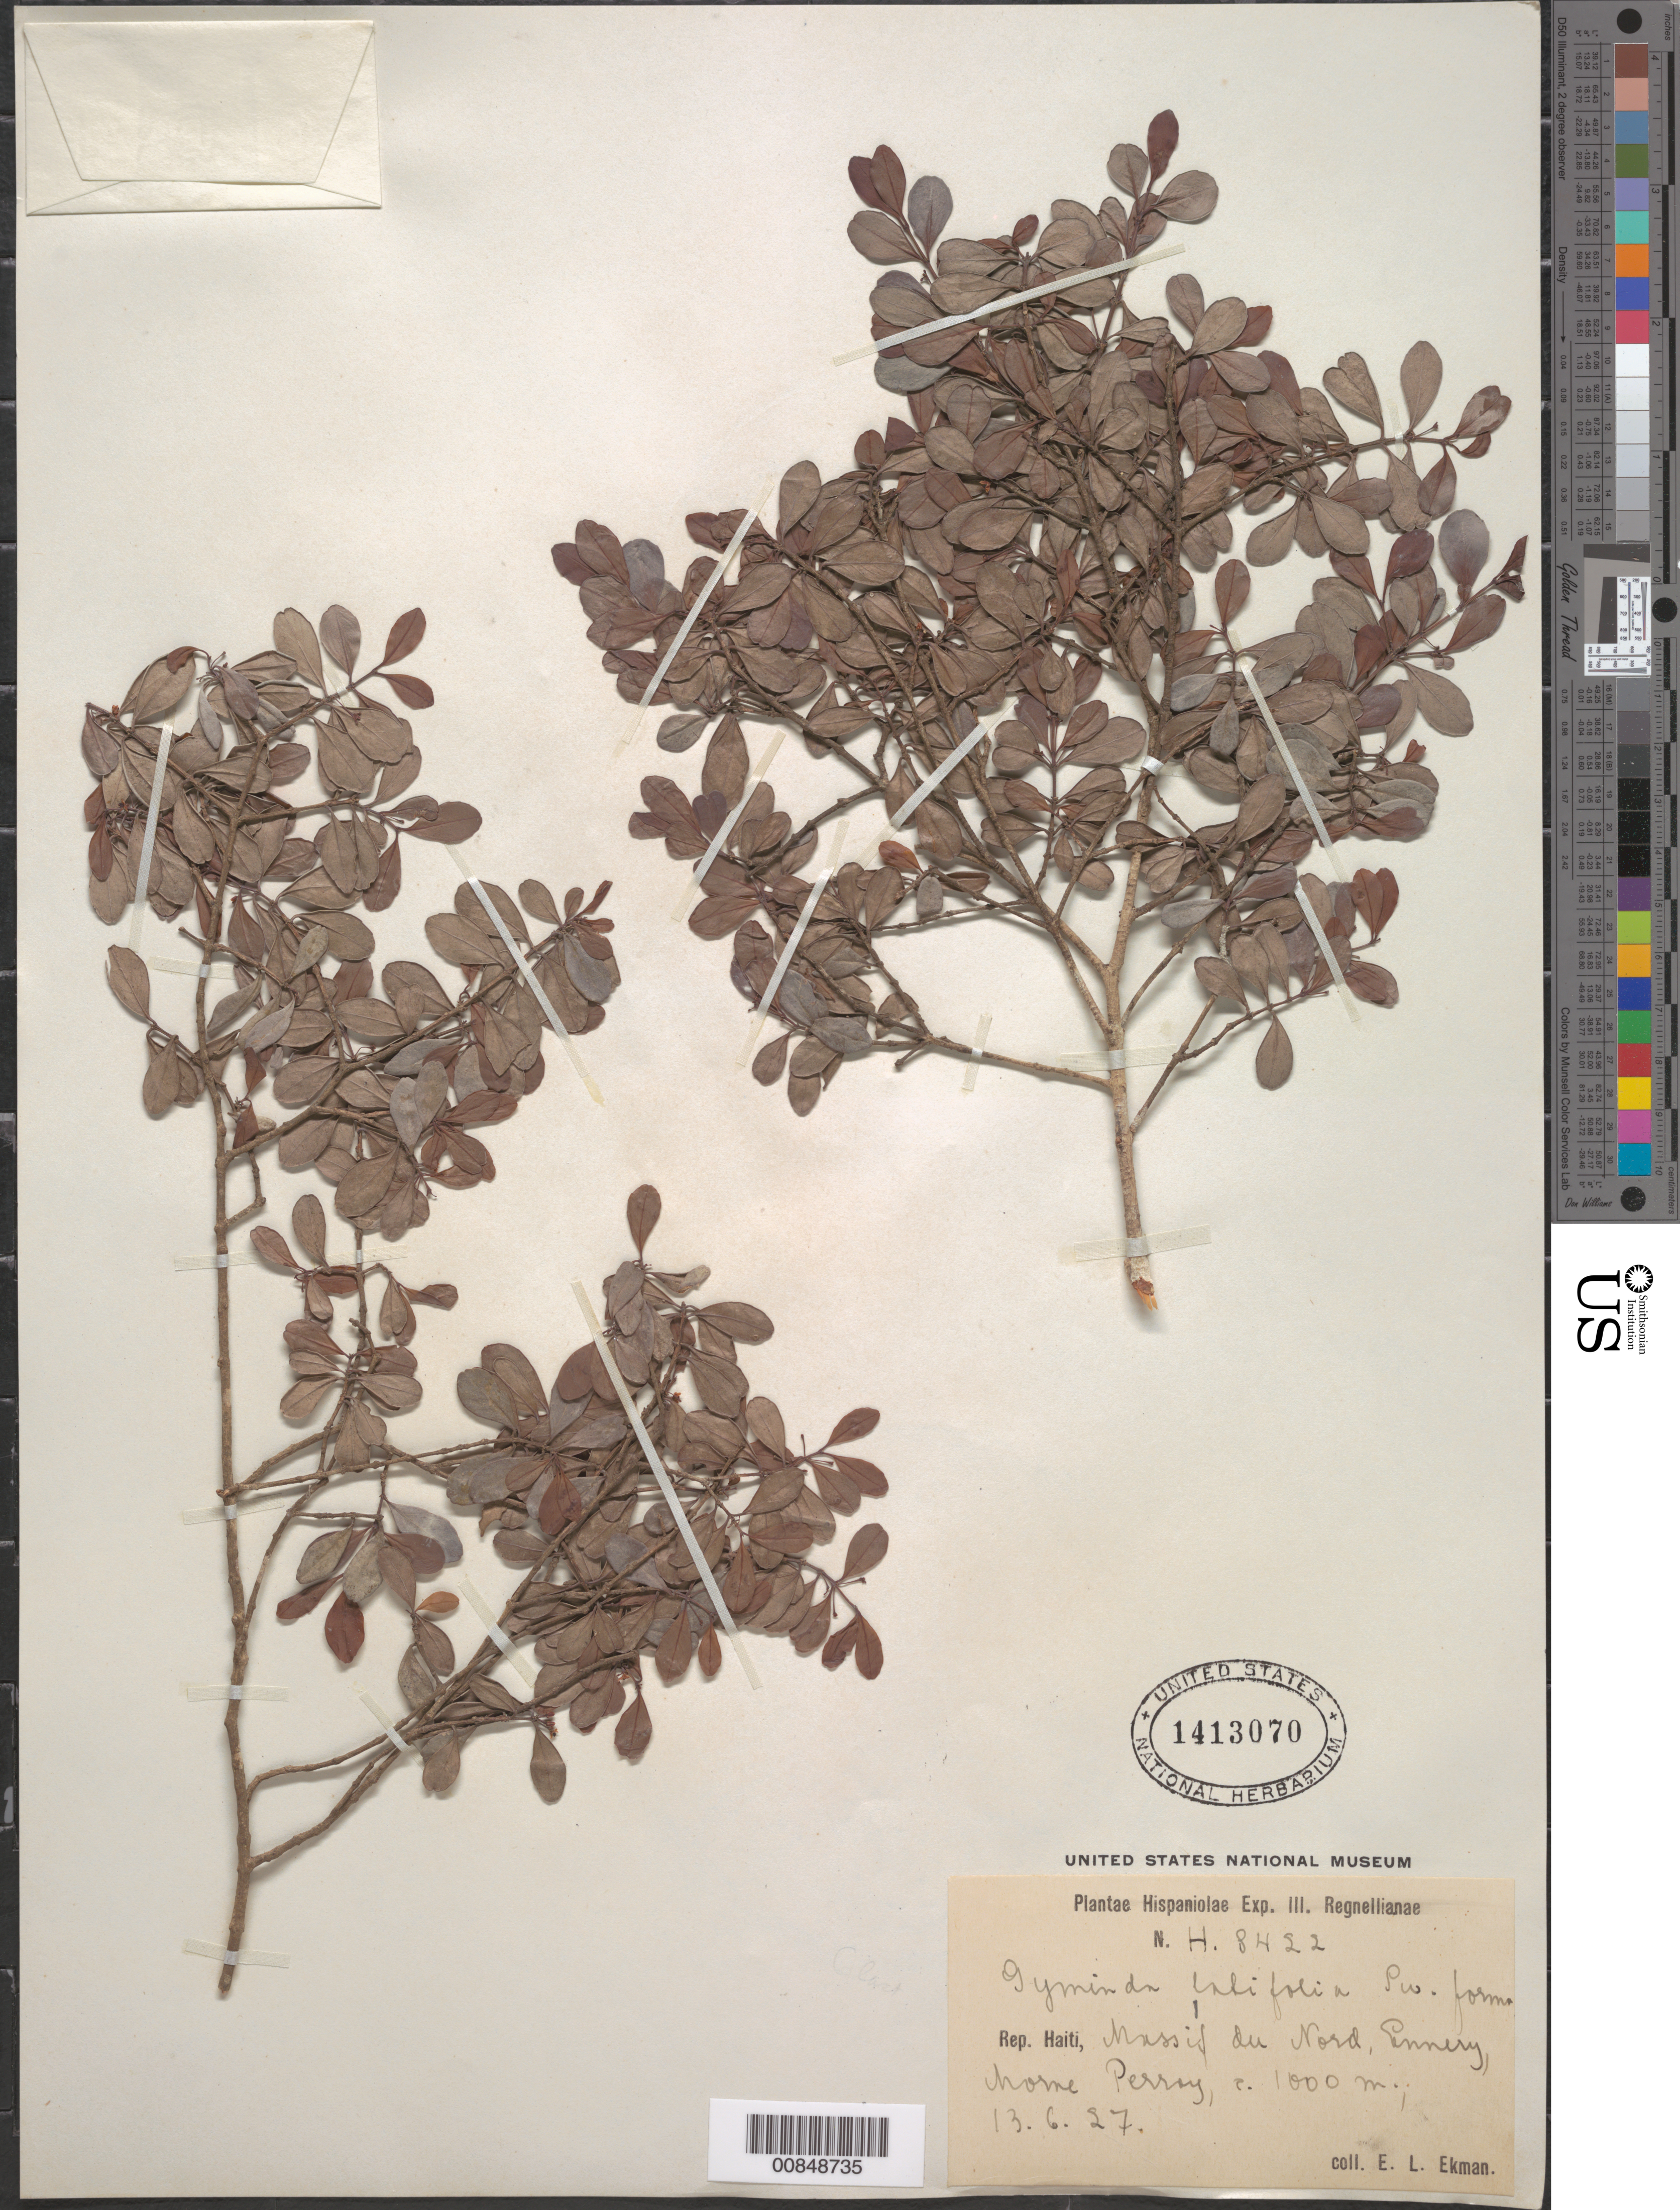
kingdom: Plantae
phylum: Tracheophyta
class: Magnoliopsida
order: Celastrales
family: Celastraceae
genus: Gyminda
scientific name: Gyminda latifolia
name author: (Sw.) Urb.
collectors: E. L. Ekman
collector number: H 8422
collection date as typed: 13 Jun 1927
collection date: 1927-06-13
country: Haiti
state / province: Artibonite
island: Hispaniola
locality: Massif du Nord, Ennery, Morne Perray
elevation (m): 1000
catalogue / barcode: US 1413070